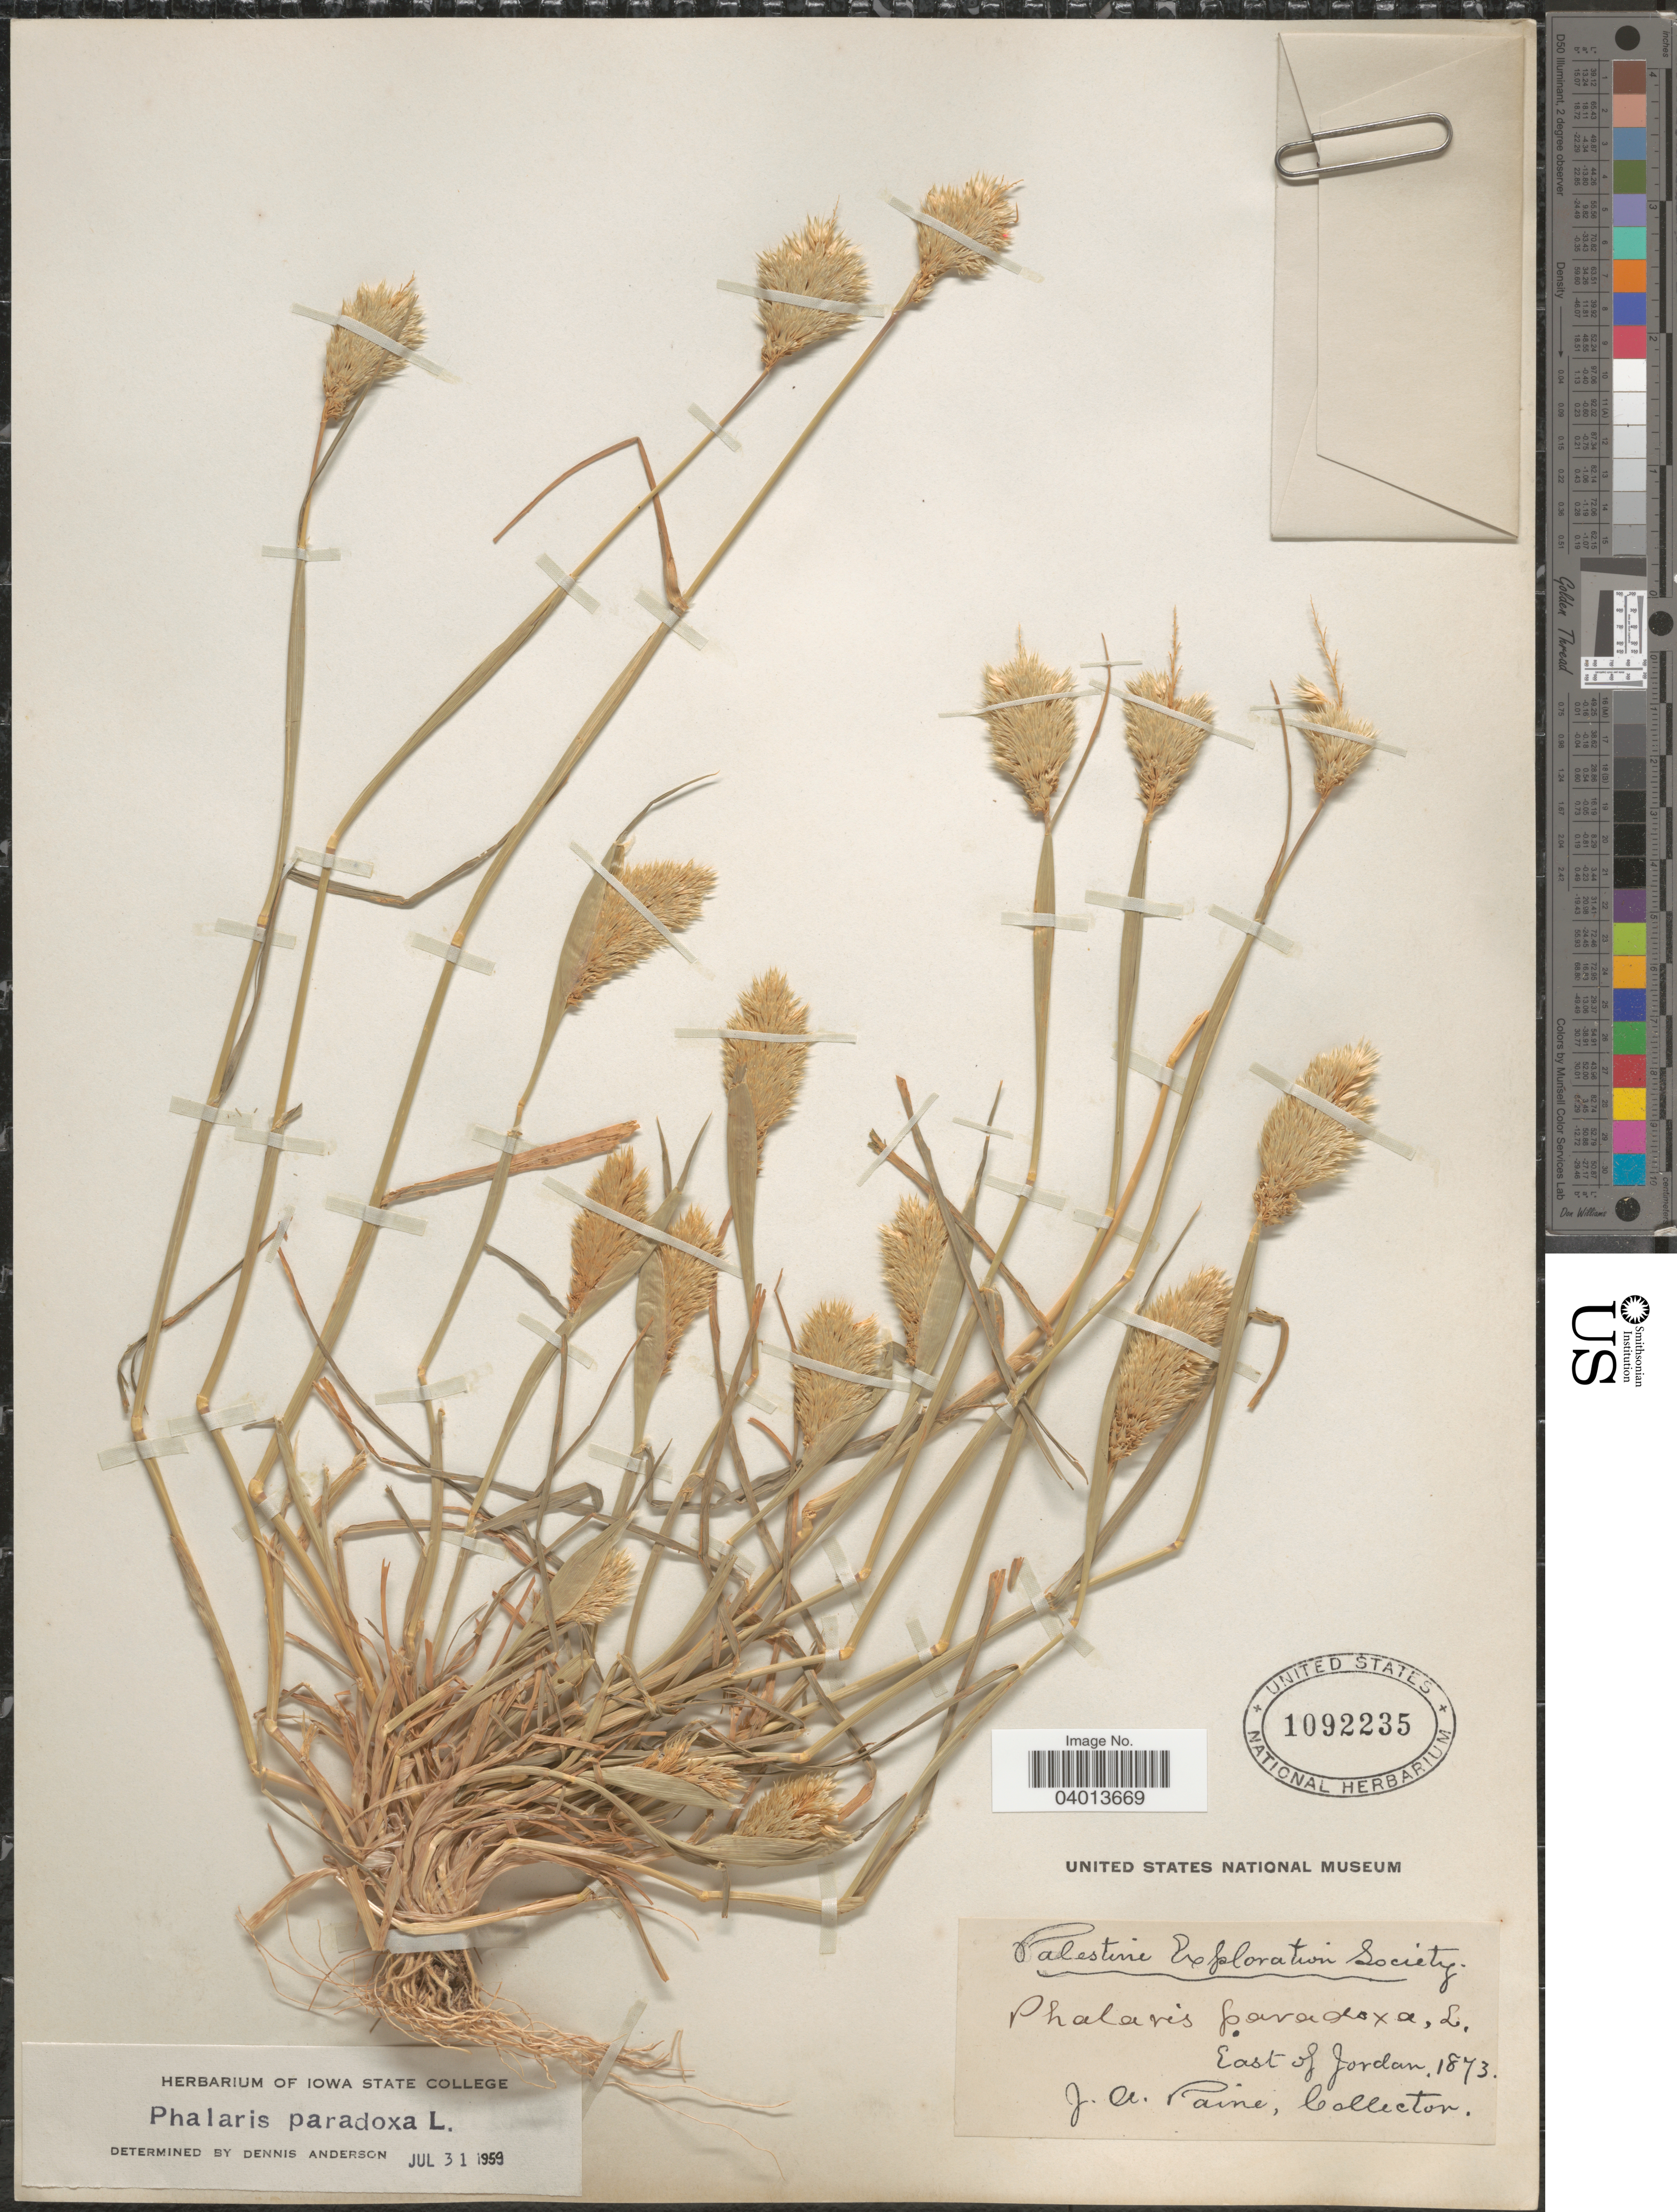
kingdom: Plantae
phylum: Tracheophyta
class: Liliopsida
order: Poales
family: Poaceae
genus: Phalaris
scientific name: Phalaris paradoxa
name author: L.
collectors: J. A. Paine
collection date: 1873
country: Jordan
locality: East of Jordan.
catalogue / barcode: US 1092235